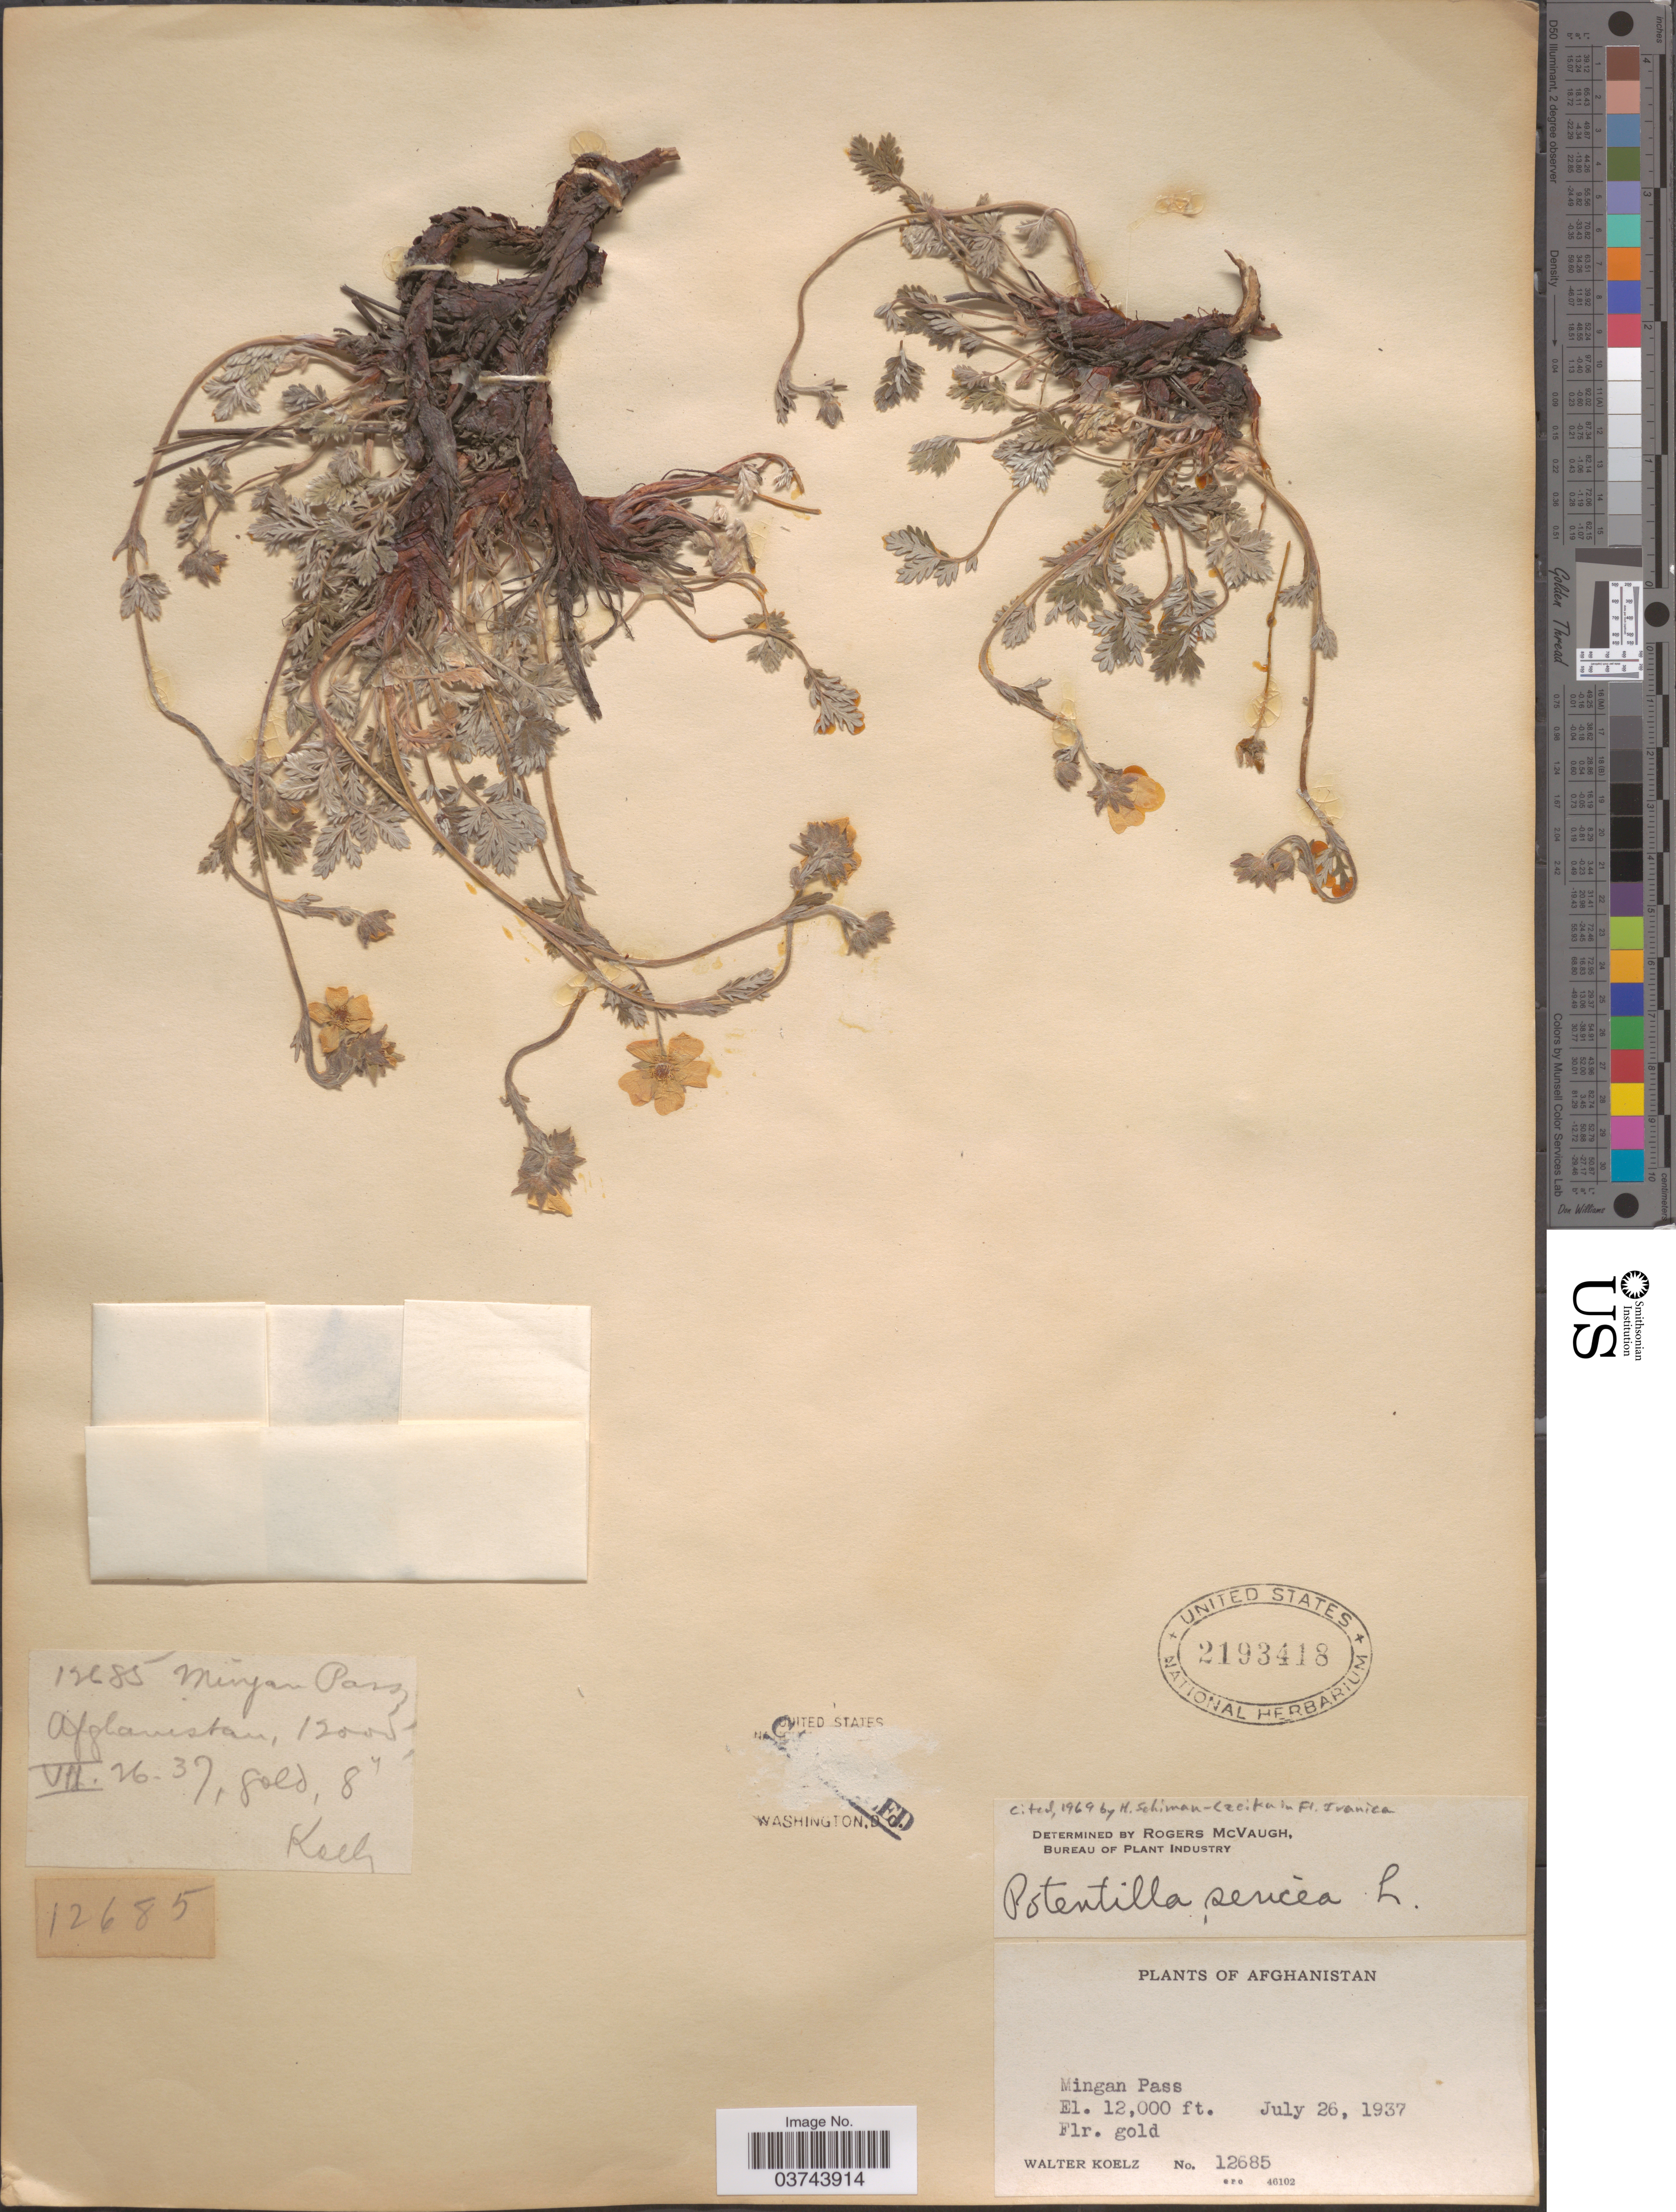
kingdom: Plantae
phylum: Tracheophyta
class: Magnoliopsida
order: Rosales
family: Rosaceae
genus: Potentilla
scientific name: Potentilla sericea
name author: L.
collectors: W. N. Koelz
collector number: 12685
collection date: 1937-07-26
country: Afghanistan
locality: Mingan Pass.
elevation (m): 3658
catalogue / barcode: US 2193418